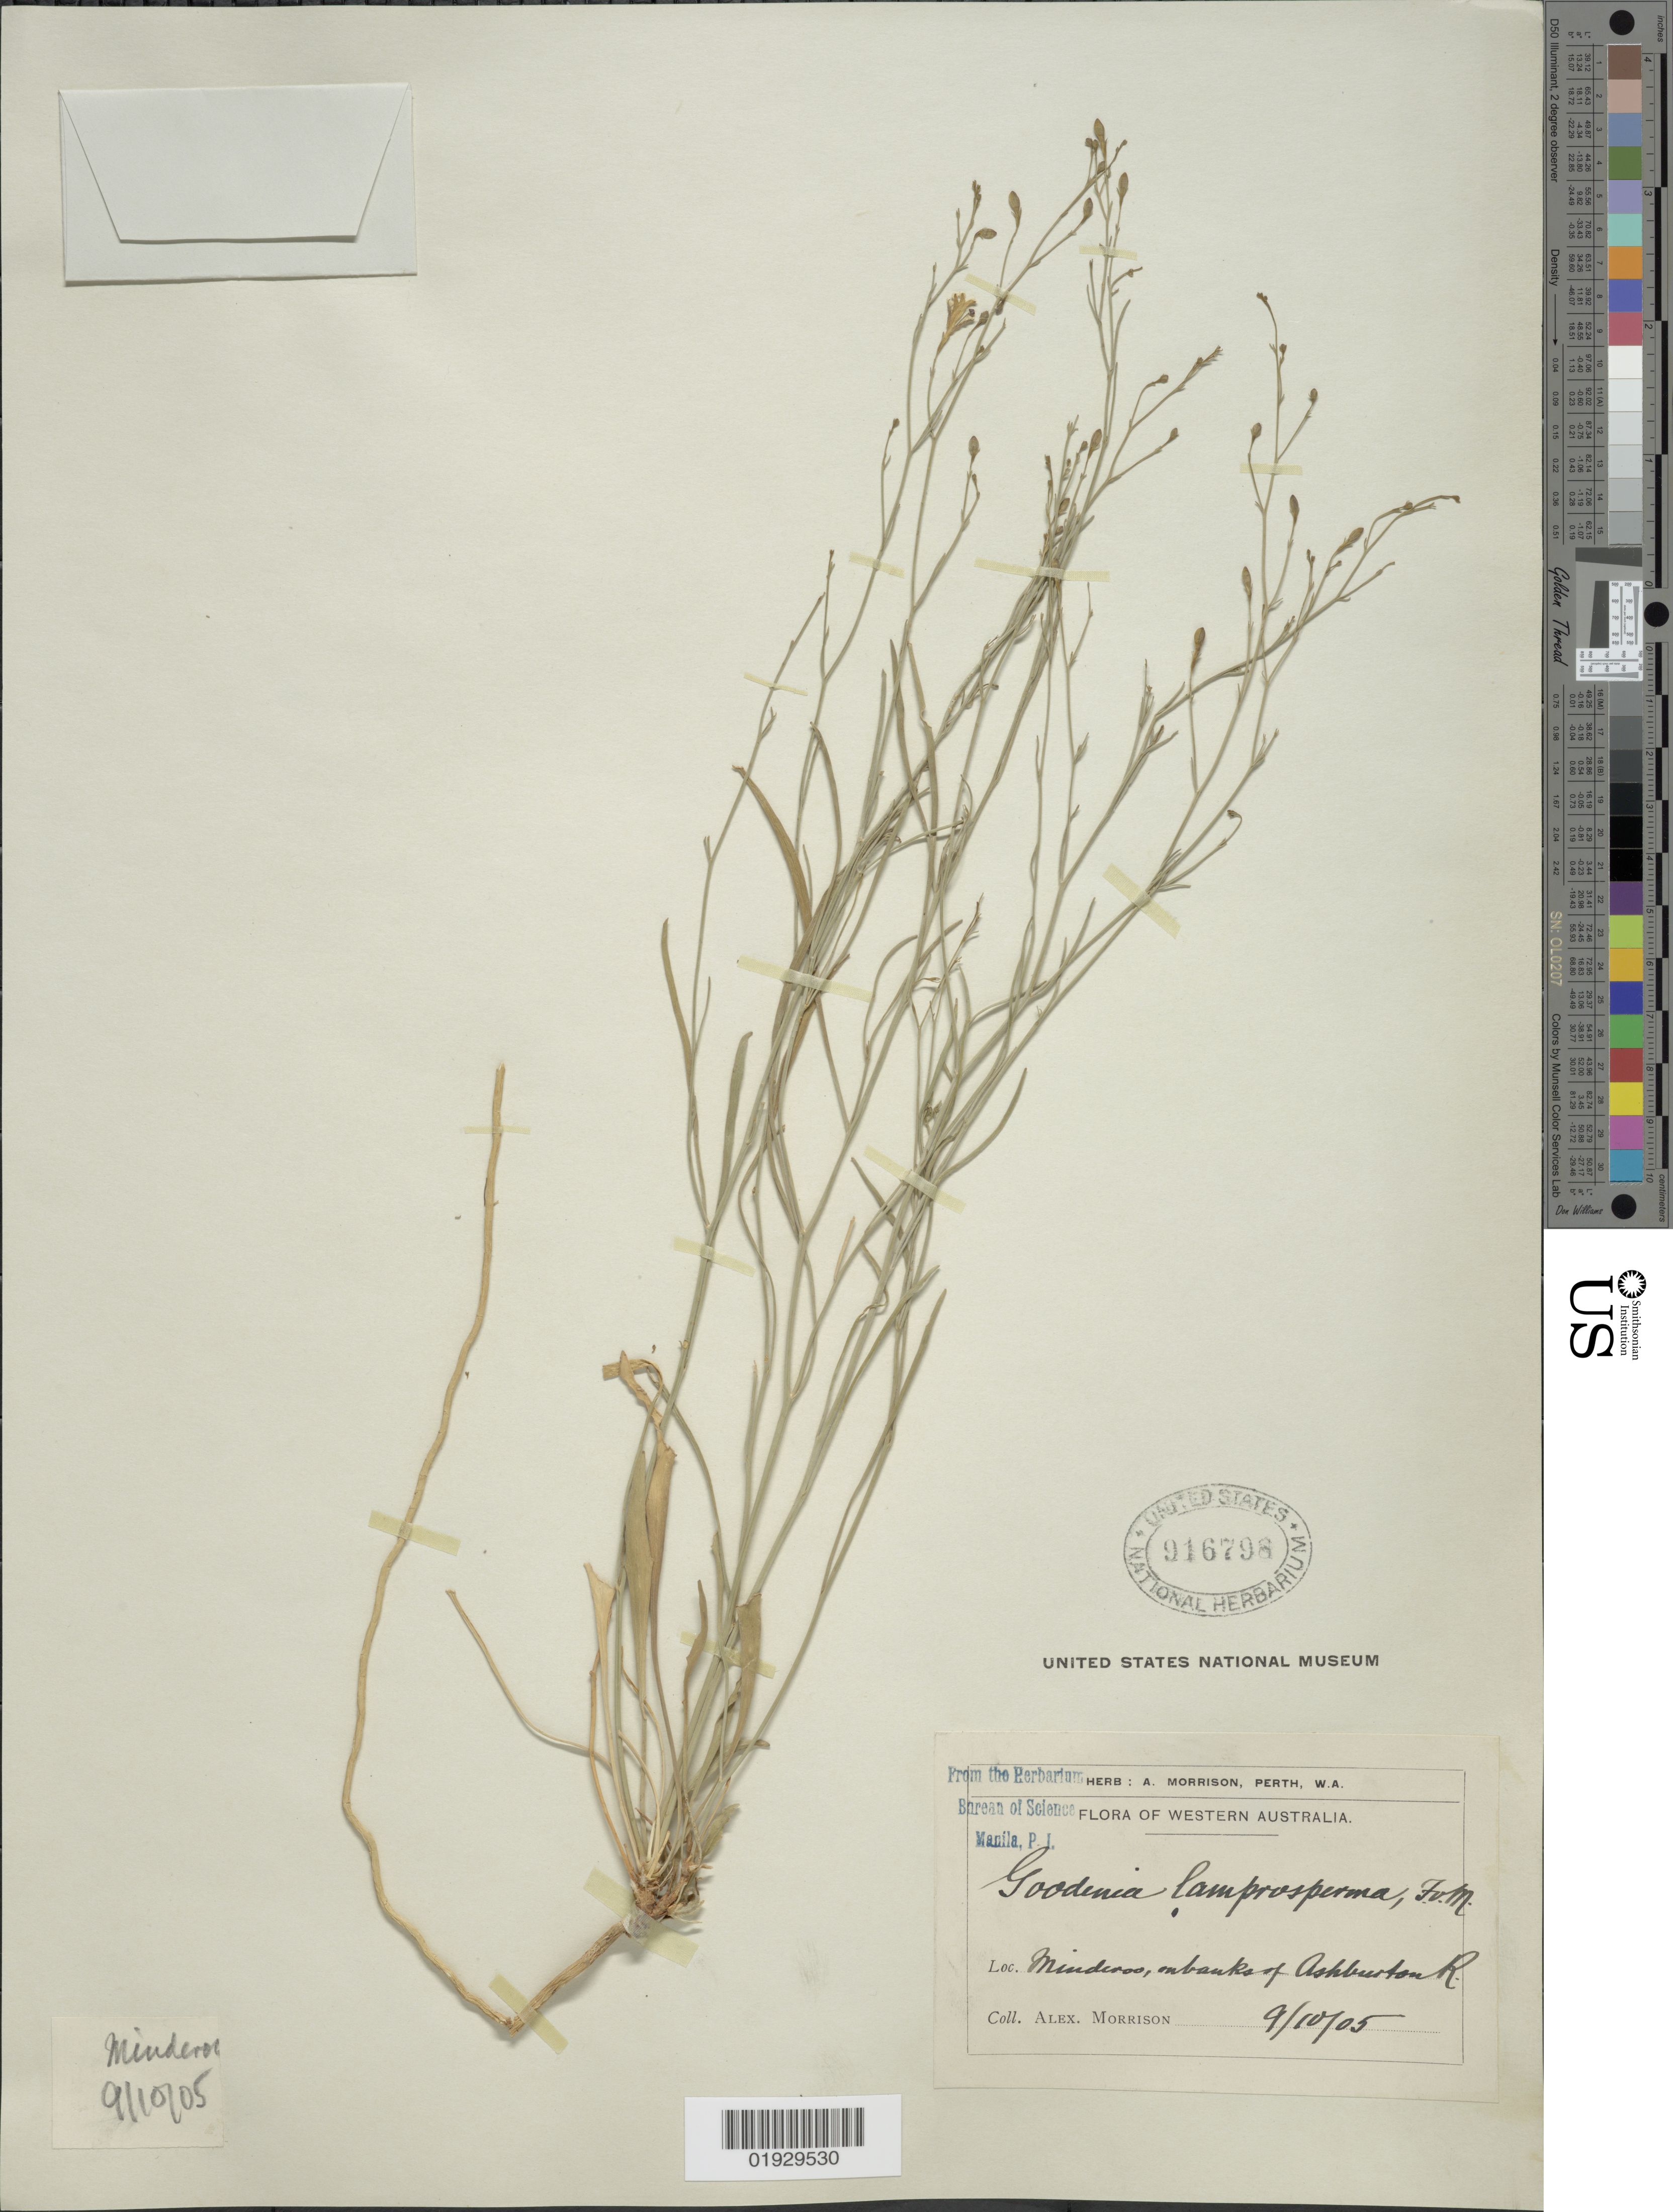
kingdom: Plantae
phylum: Tracheophyta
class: Magnoliopsida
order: Asterales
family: Goodeniaceae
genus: Goodenia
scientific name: Goodenia lamprosperma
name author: F. Muell.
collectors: A. Morrison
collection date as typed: Transcribed d/m/y: 9/10/5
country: Australia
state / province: Western Australia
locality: Minderoo, on banks of Ashburton R.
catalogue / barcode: US 916798